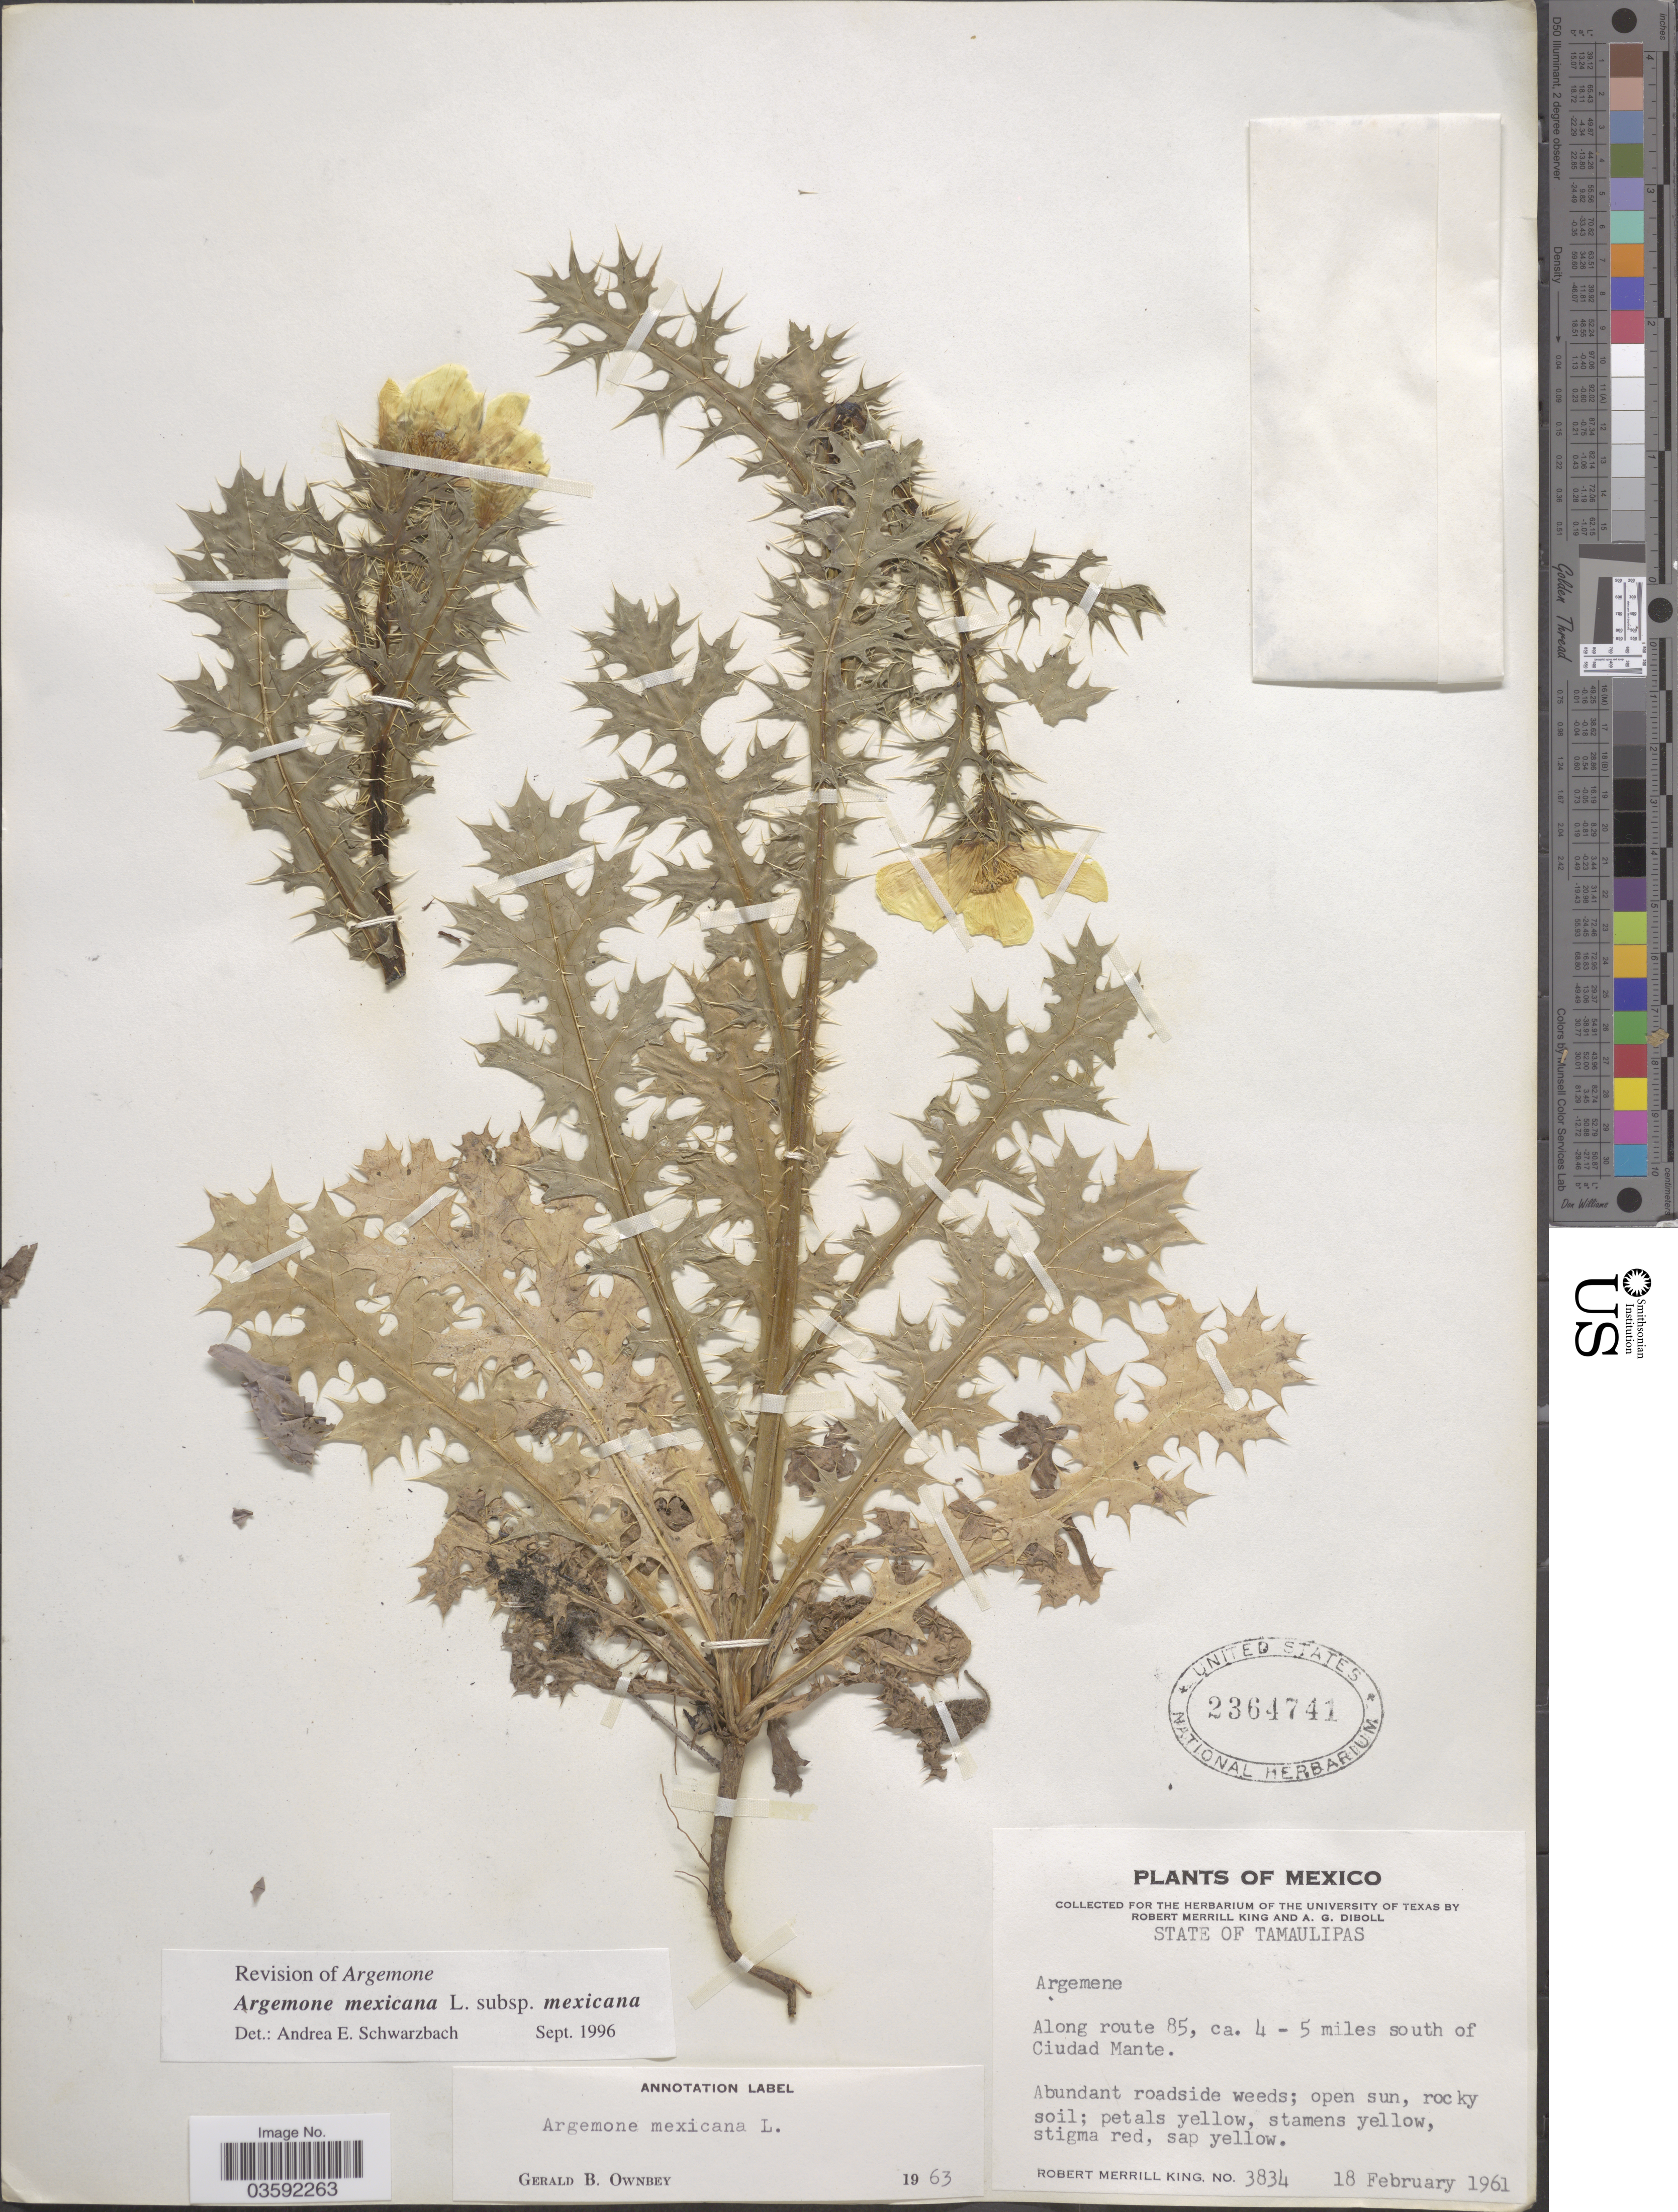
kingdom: Plantae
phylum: Tracheophyta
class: Magnoliopsida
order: Ranunculales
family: Papaveraceae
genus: Argemone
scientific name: Argemone mexicana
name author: L.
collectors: R. M. King & A. Diboll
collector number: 3834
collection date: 1961-02-18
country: Mexico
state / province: Tamaulipas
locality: Along route 85, ca. 4-5 miles south of Ciudad Mante.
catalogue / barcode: US 2364741